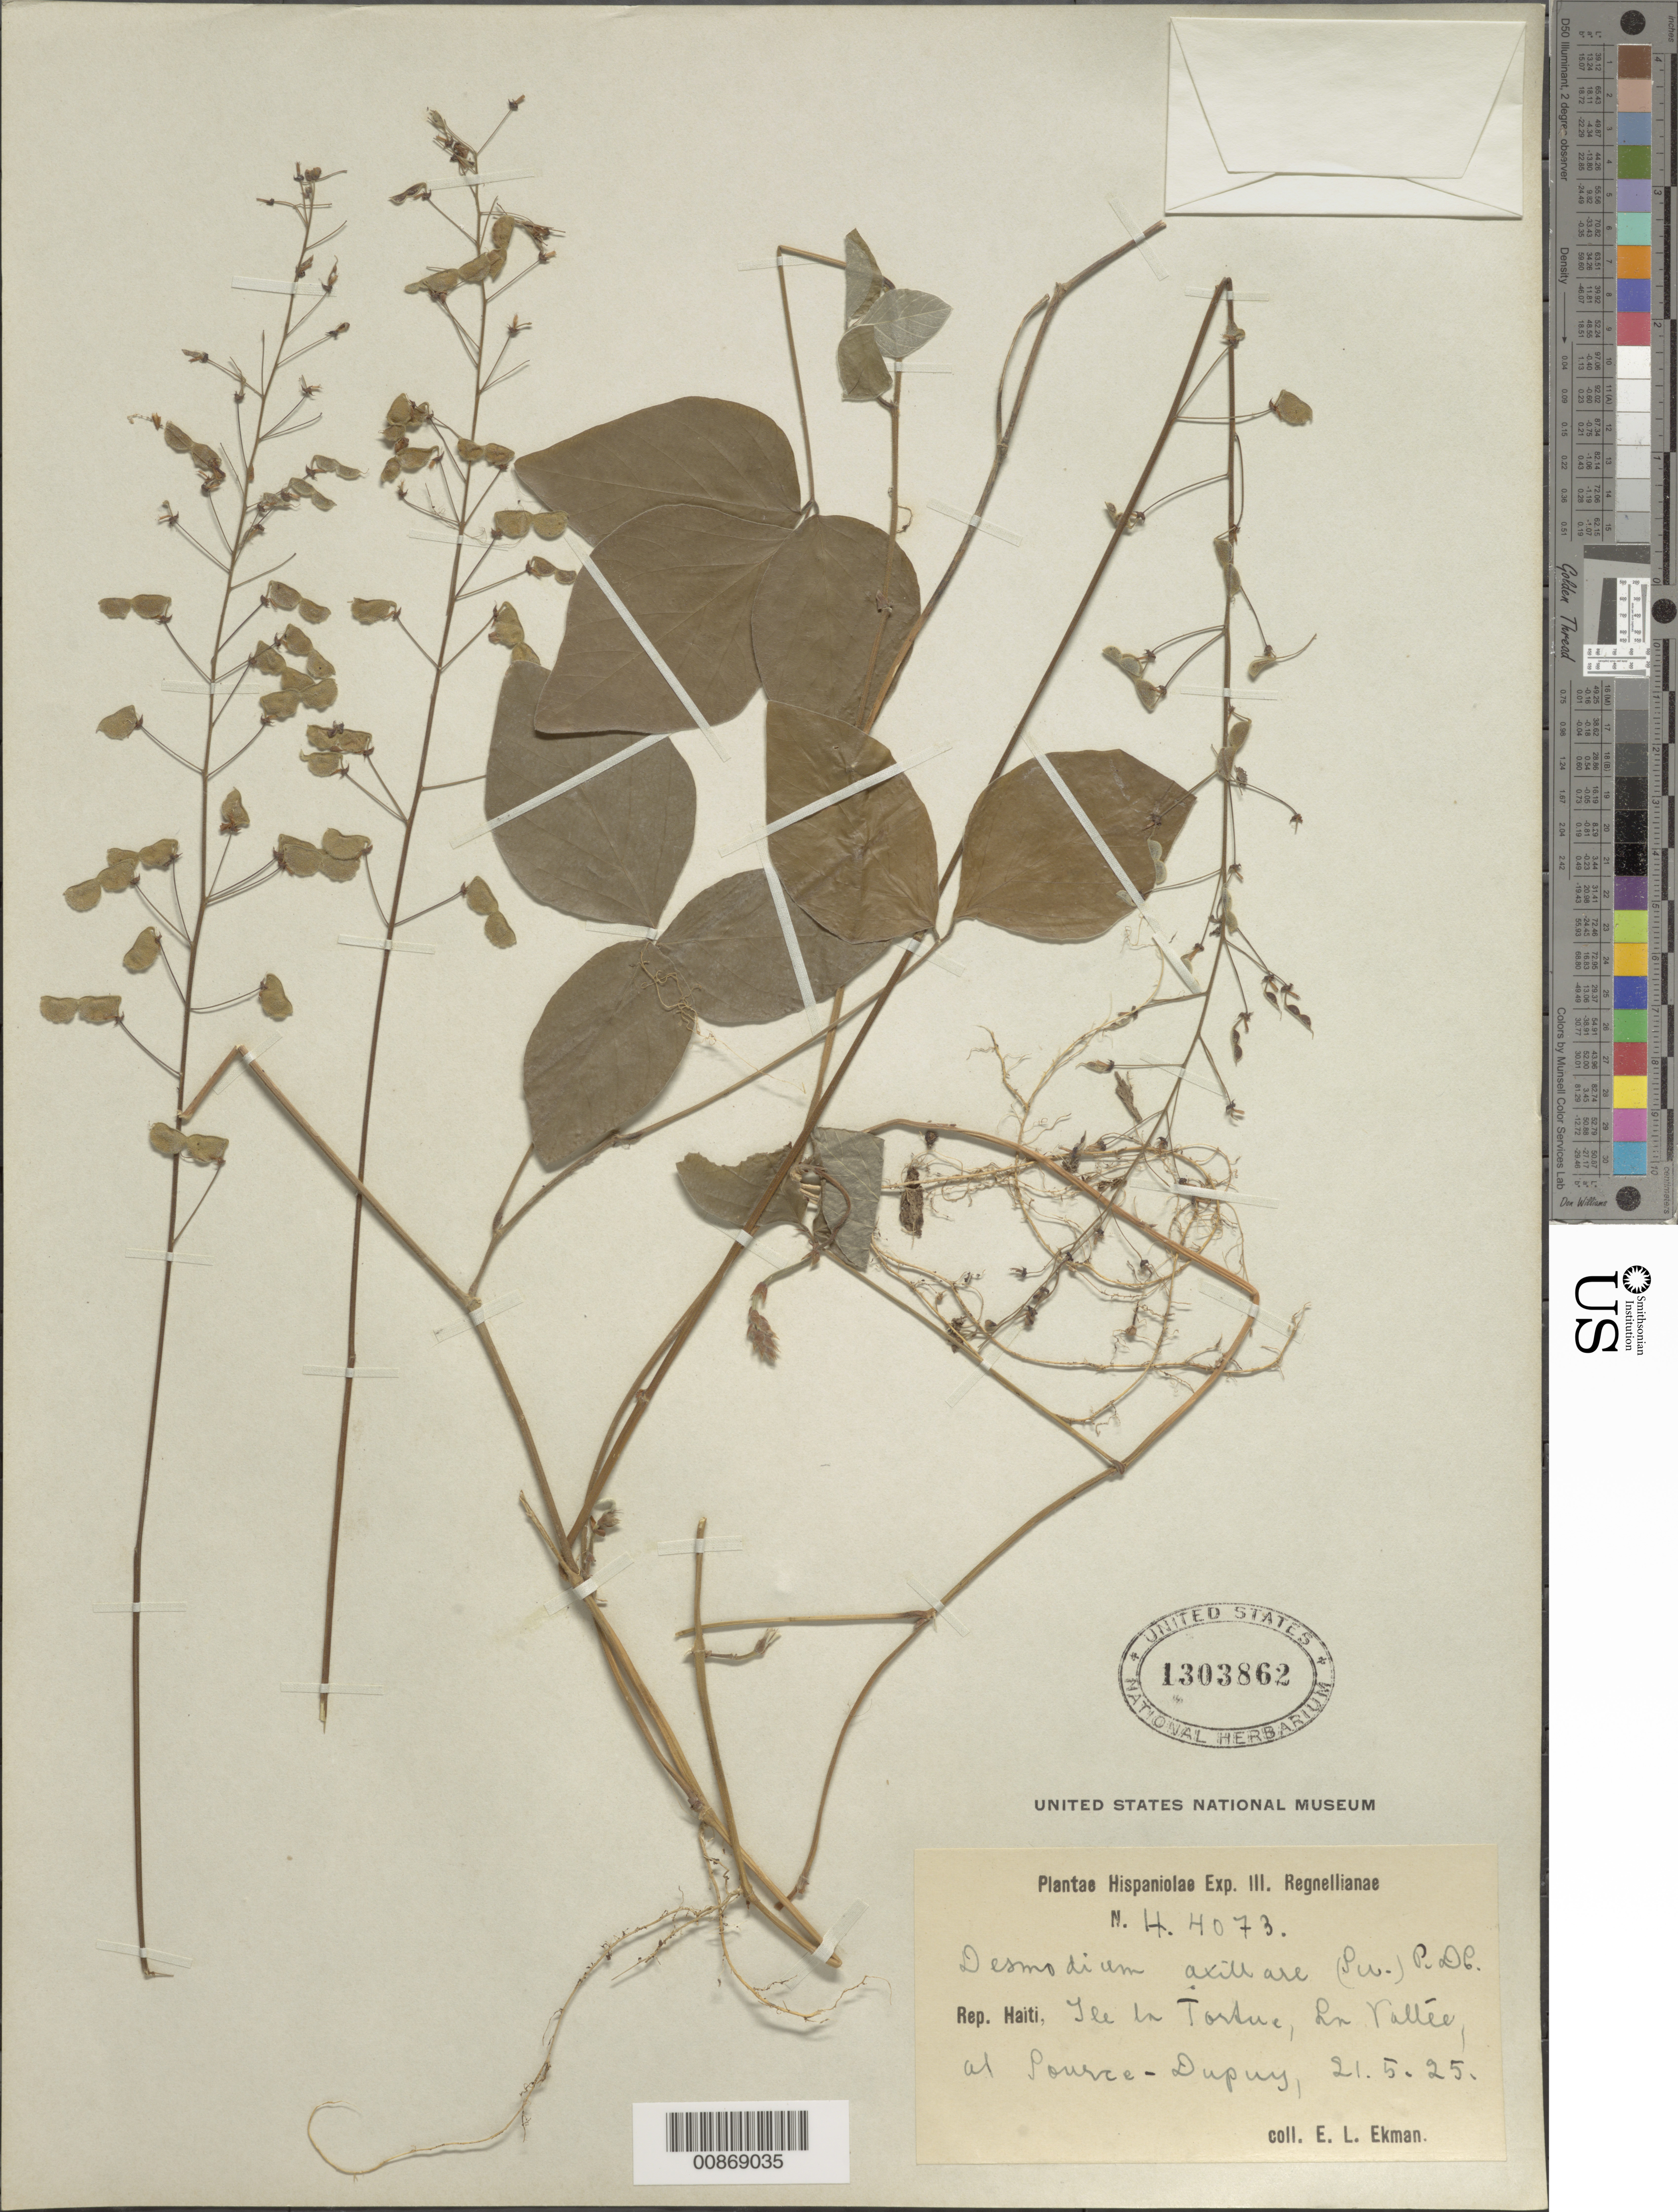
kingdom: Plantae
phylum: Tracheophyta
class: Magnoliopsida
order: Fabales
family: Fabaceae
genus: Desmodium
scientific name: Desmodium axillare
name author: (Sw.) DC.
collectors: E. L. Ekman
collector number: H 4073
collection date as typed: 21 May 1925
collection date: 1925-05-21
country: Haiti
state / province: Nord-Óuest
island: Île de la Tortue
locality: Ile la Tortue, La Vallée at Source-Dupuy.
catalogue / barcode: US 1303862